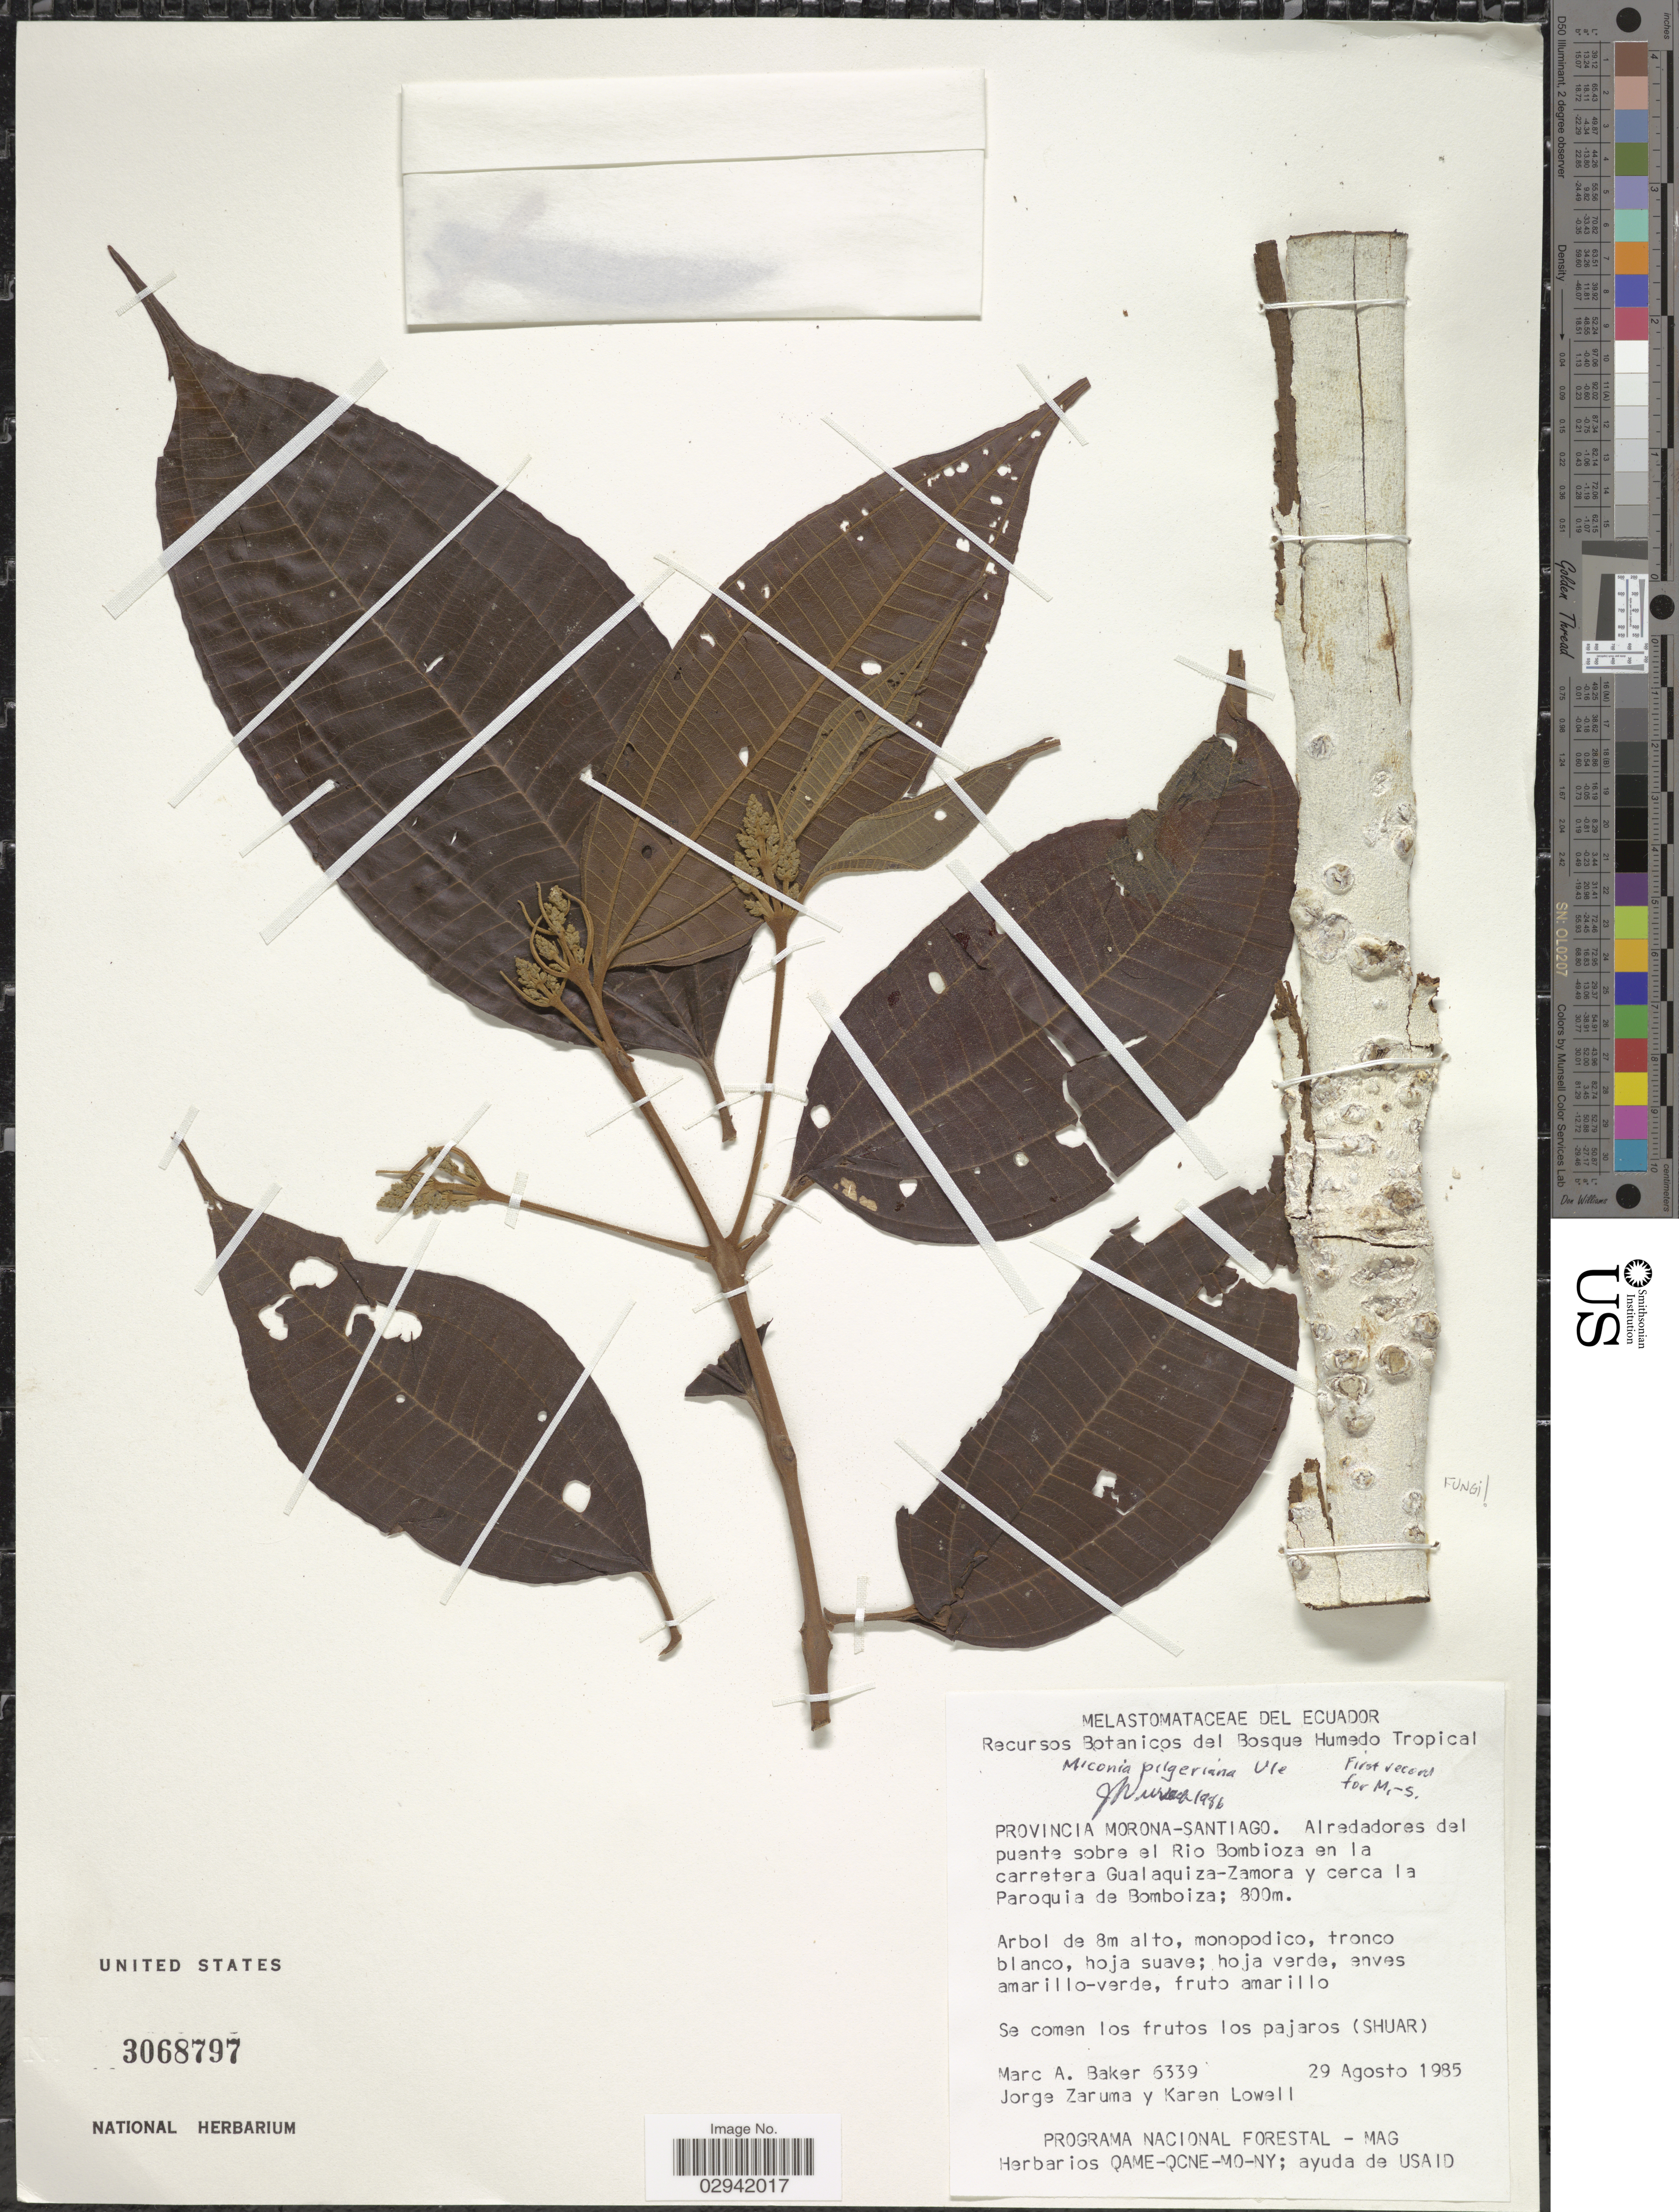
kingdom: Plantae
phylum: Tracheophyta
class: Magnoliopsida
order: Myrtales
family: Melastomataceae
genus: Miconia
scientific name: Miconia pilgeriana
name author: Ule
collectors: M. A. Baker, J. Zaruma & K. Lowell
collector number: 6339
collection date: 1985-08-29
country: Ecuador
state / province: Morona-Santiago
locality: Alredadores del puente sobre el Rio Bombioza en la carretera Gualaquiza-Zamora y cerca la Paroquia de Bomboiza.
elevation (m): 800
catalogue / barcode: US 3068797